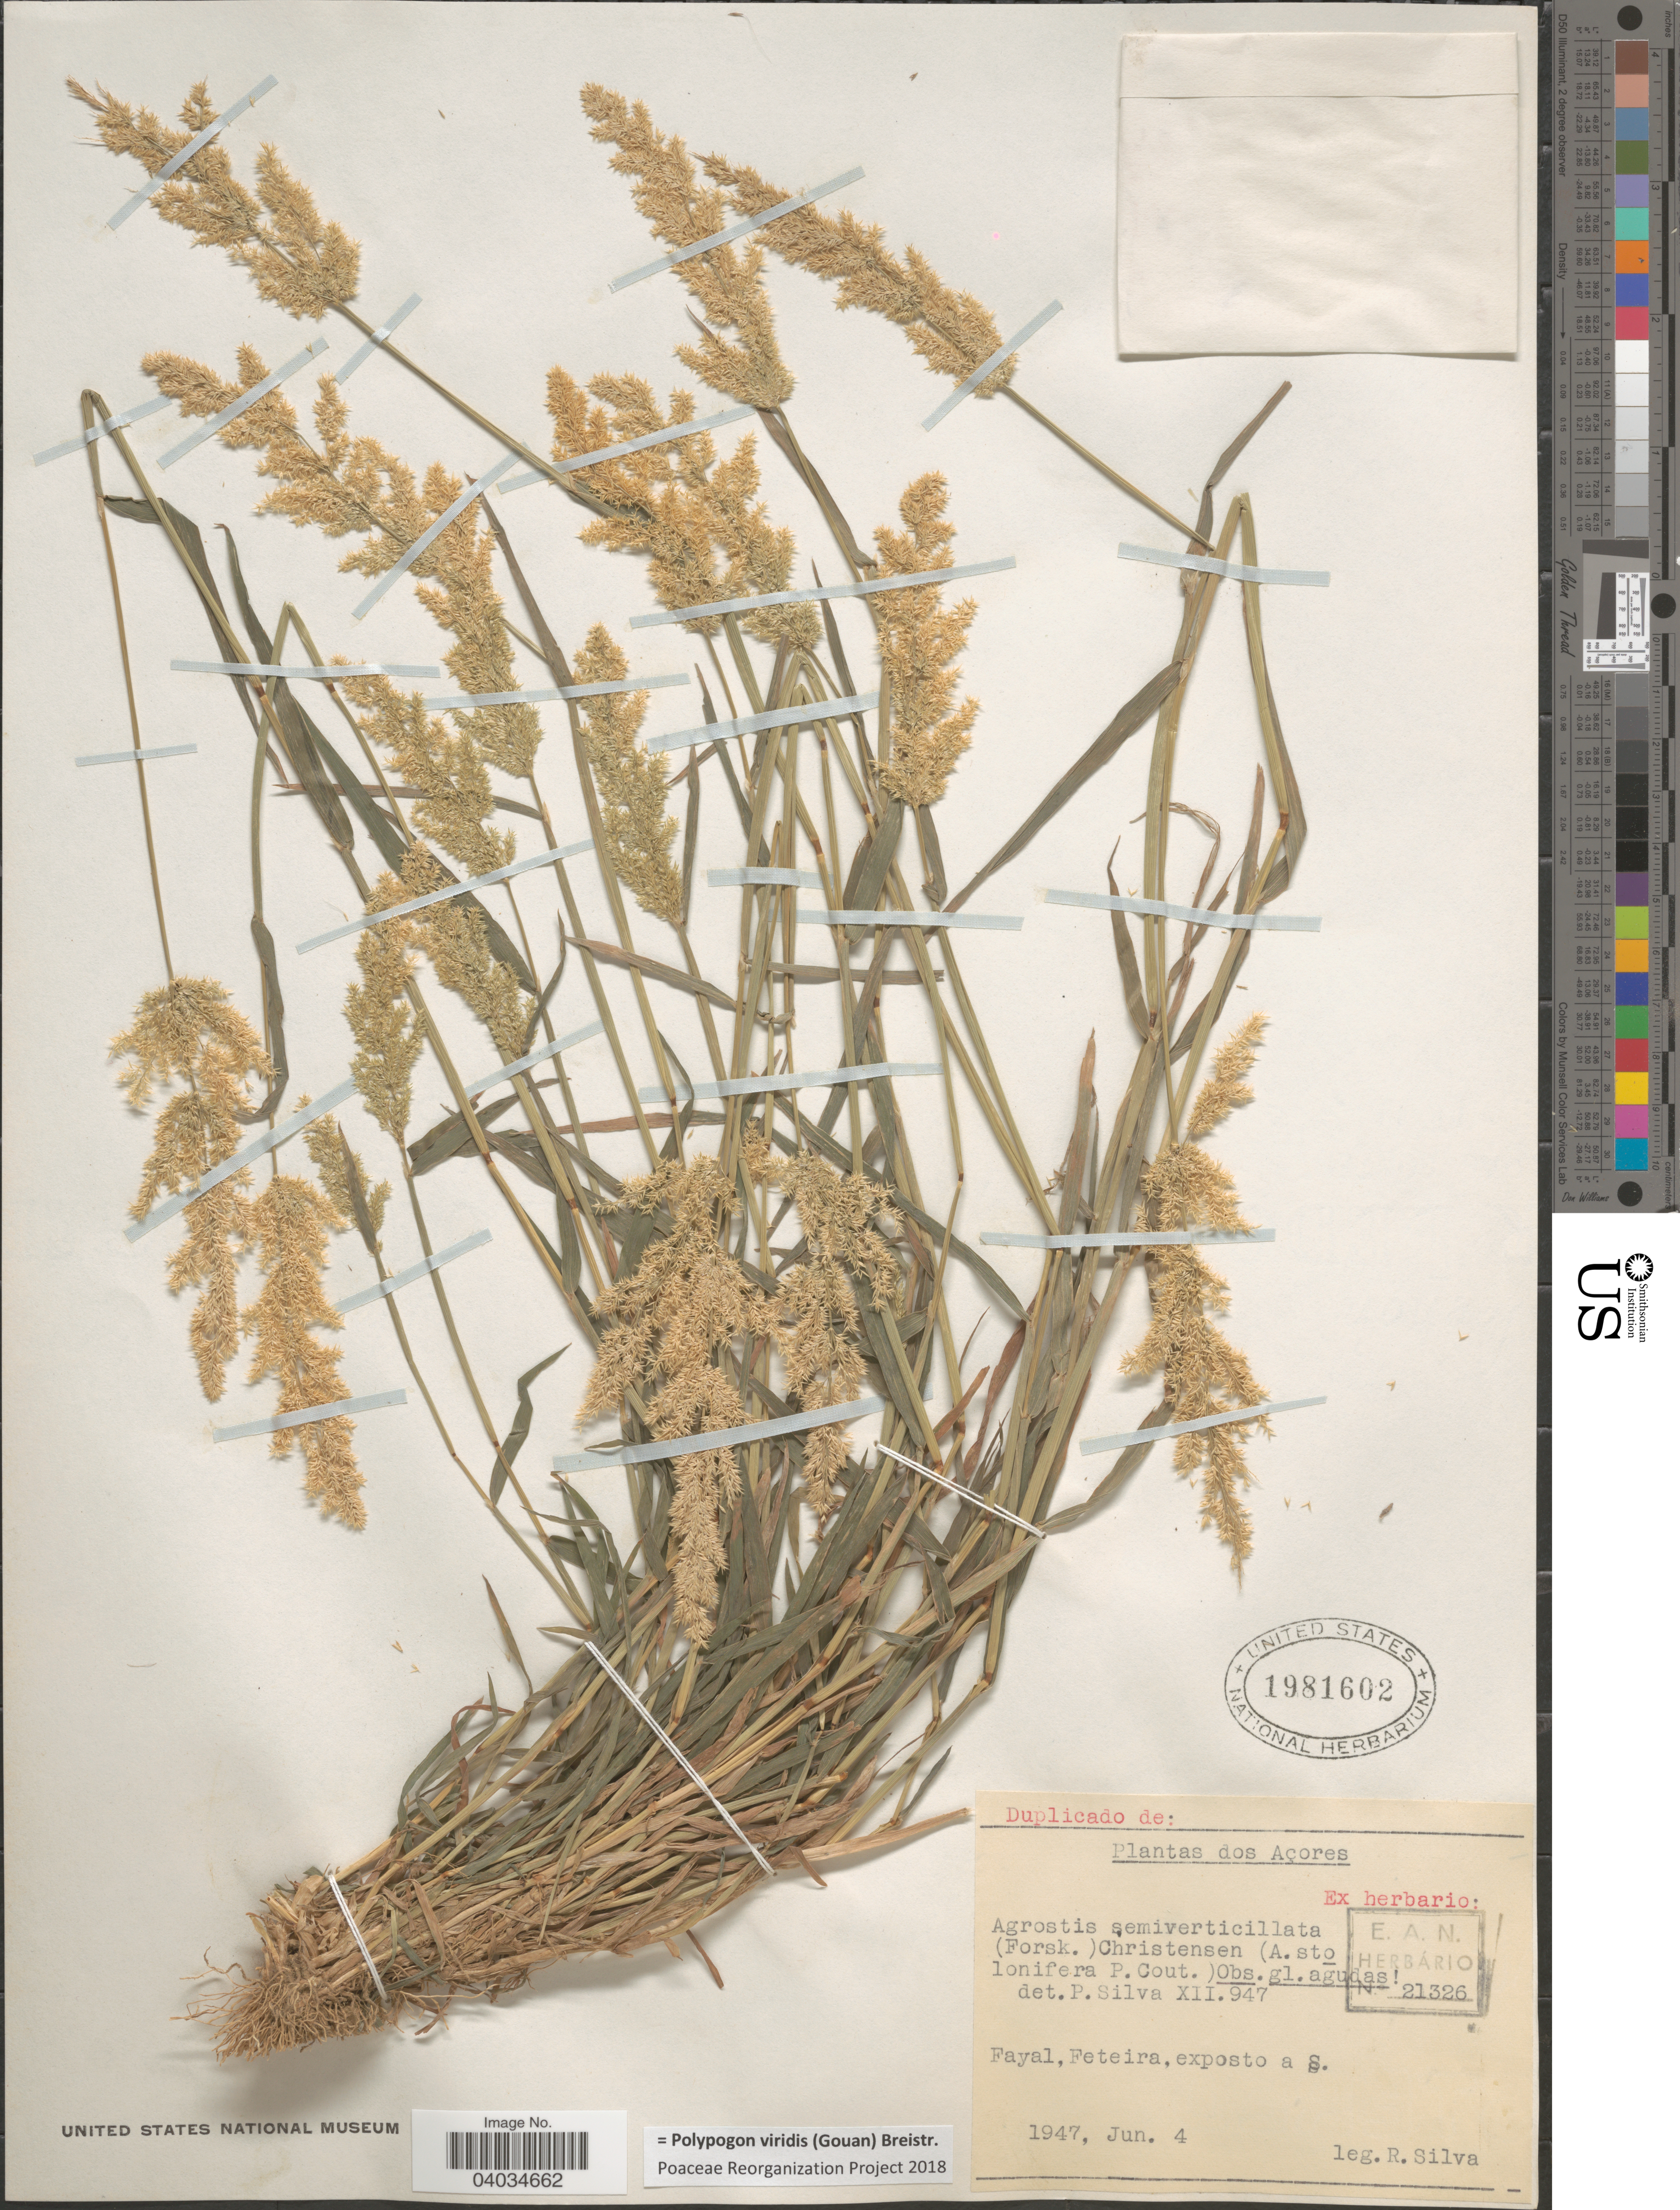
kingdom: Plantae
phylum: Tracheophyta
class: Liliopsida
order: Poales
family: Poaceae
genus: Polypogon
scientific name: Polypogon viridis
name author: (Gouan) Breistroffer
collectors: R. Silva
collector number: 21326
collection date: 1947-06-04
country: Portugal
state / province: Azores (Aut. Reg.)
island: Faial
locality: Açores. Fayal, Feteira, exposto a S.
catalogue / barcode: US 1981602